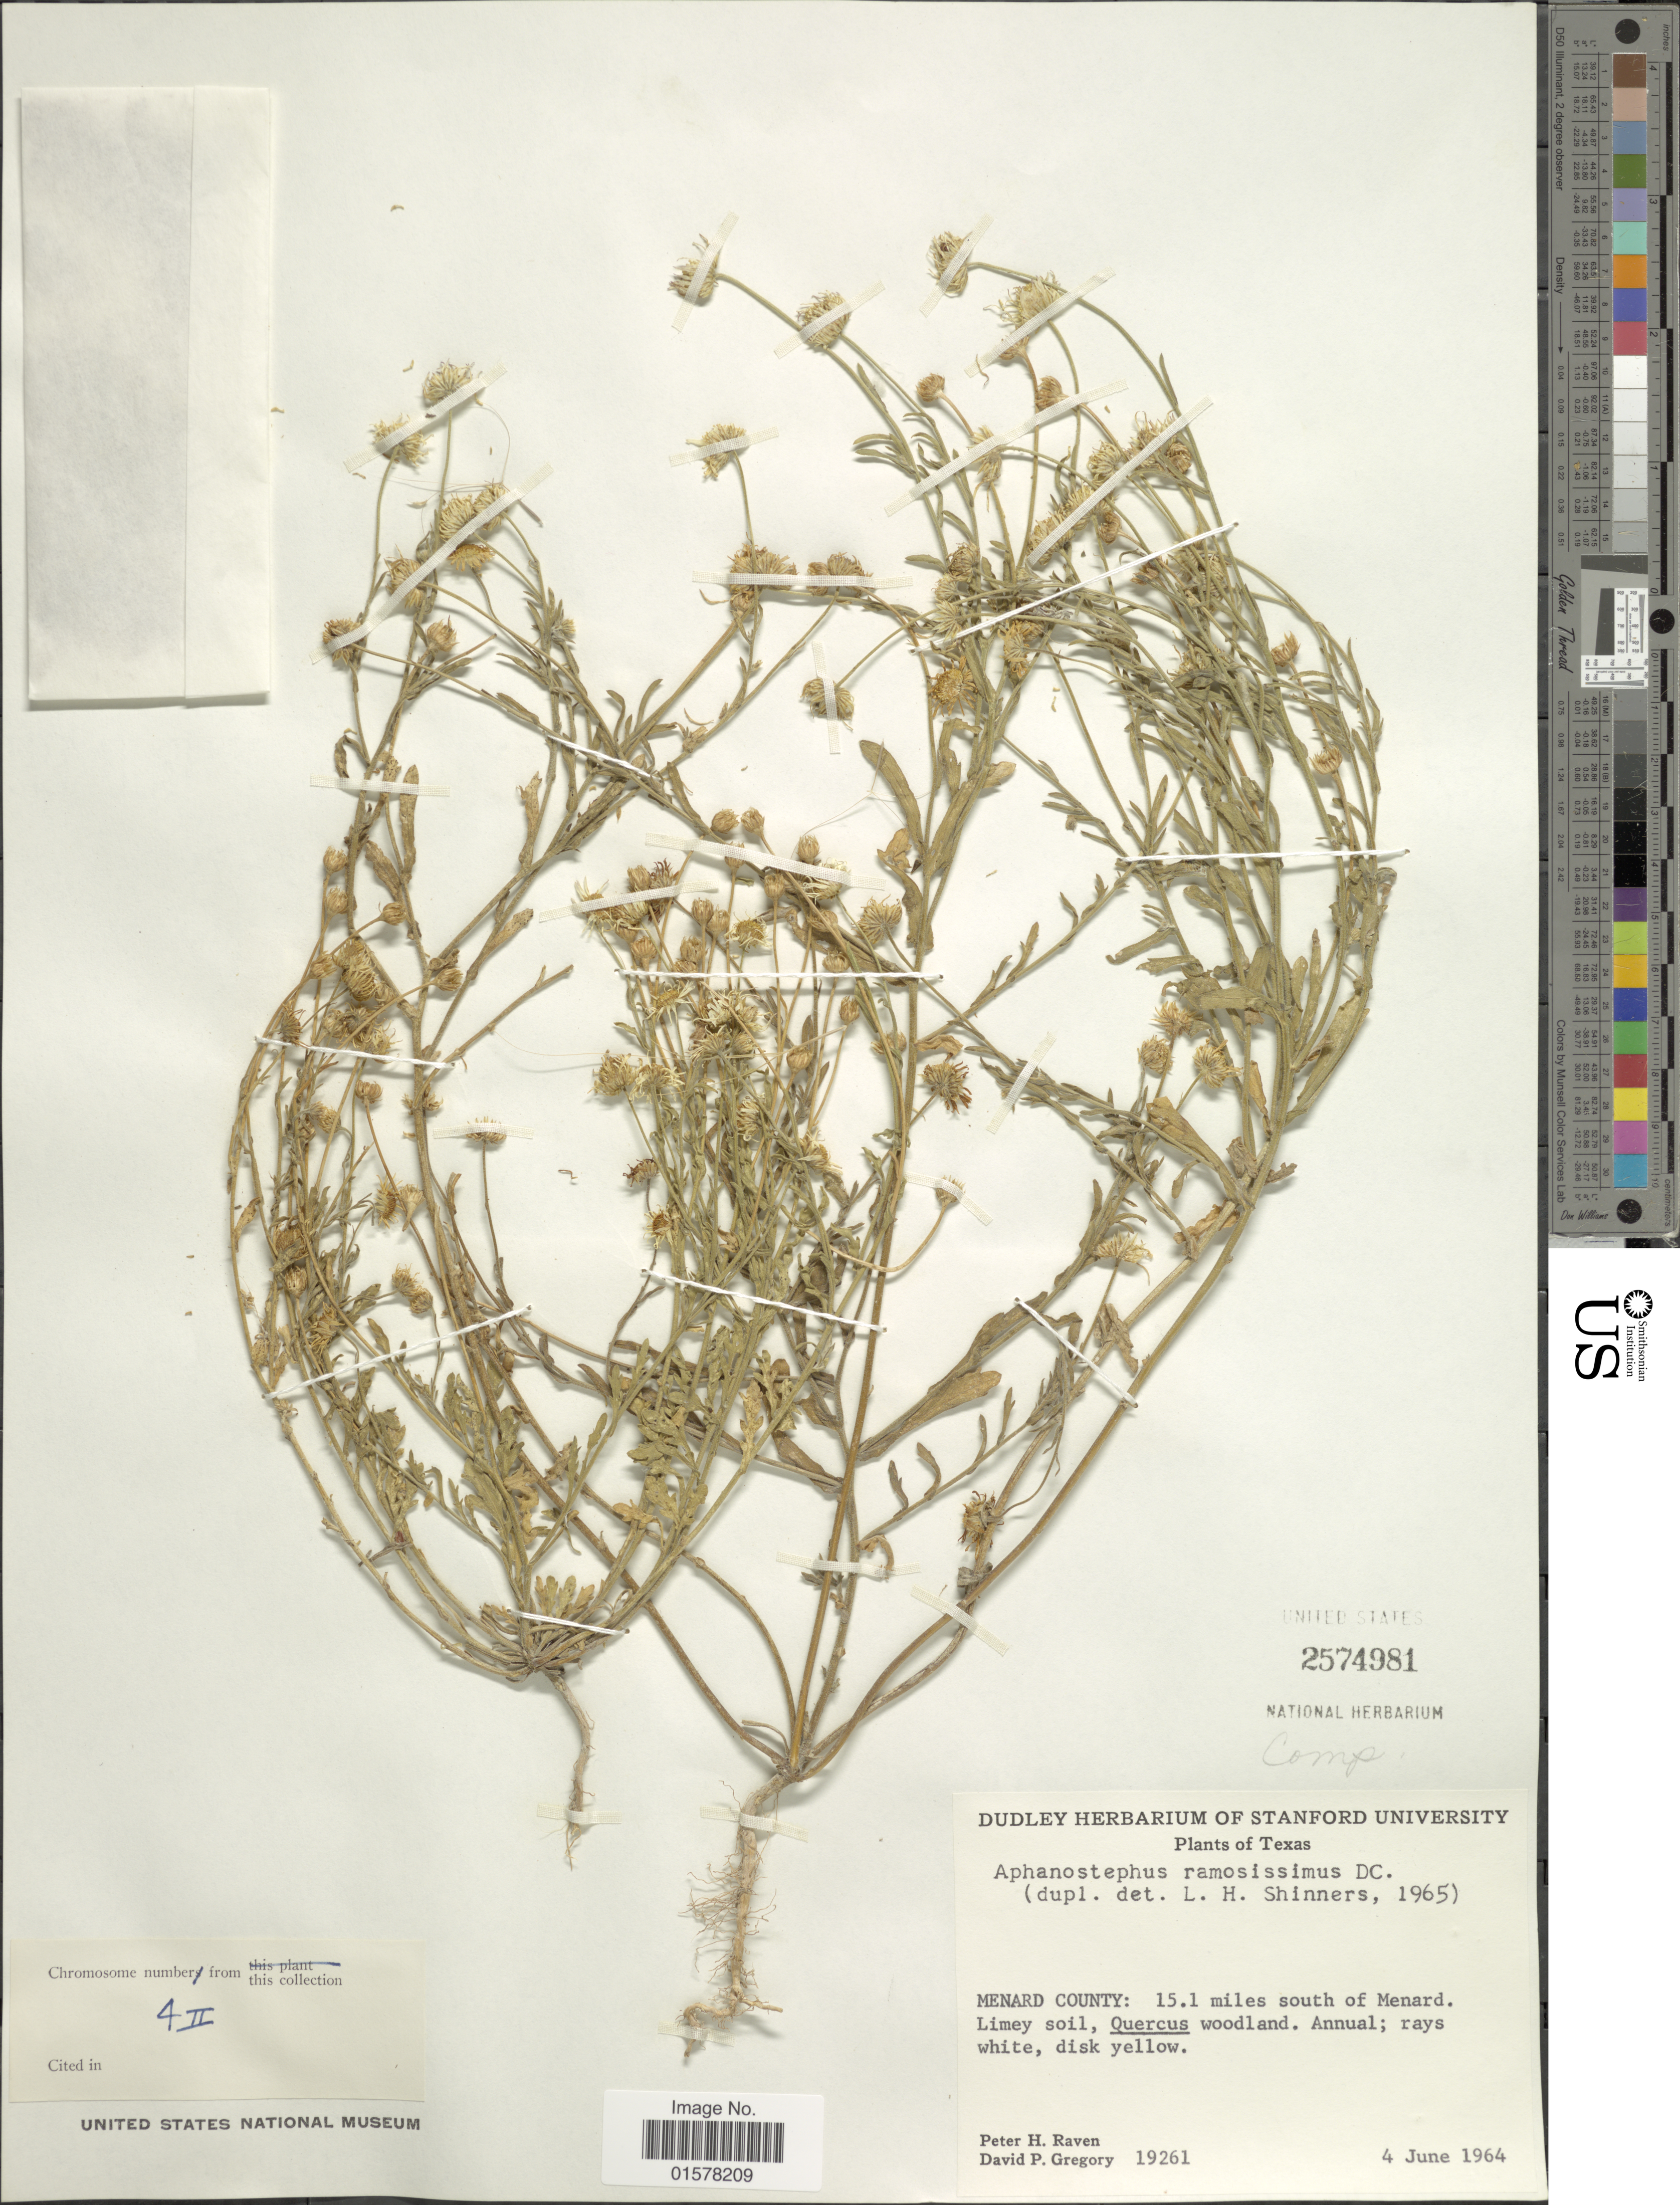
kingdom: Plantae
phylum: Tracheophyta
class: Magnoliopsida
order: Asterales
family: Asteraceae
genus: Aphanostephus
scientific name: Aphanostephus ramosissimus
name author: DC.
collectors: P. Raven & D. Gregory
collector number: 19261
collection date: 1964-06-04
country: United States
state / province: Texas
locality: Menard County: 15.1 miles south of Menard. Texas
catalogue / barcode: US 2574981